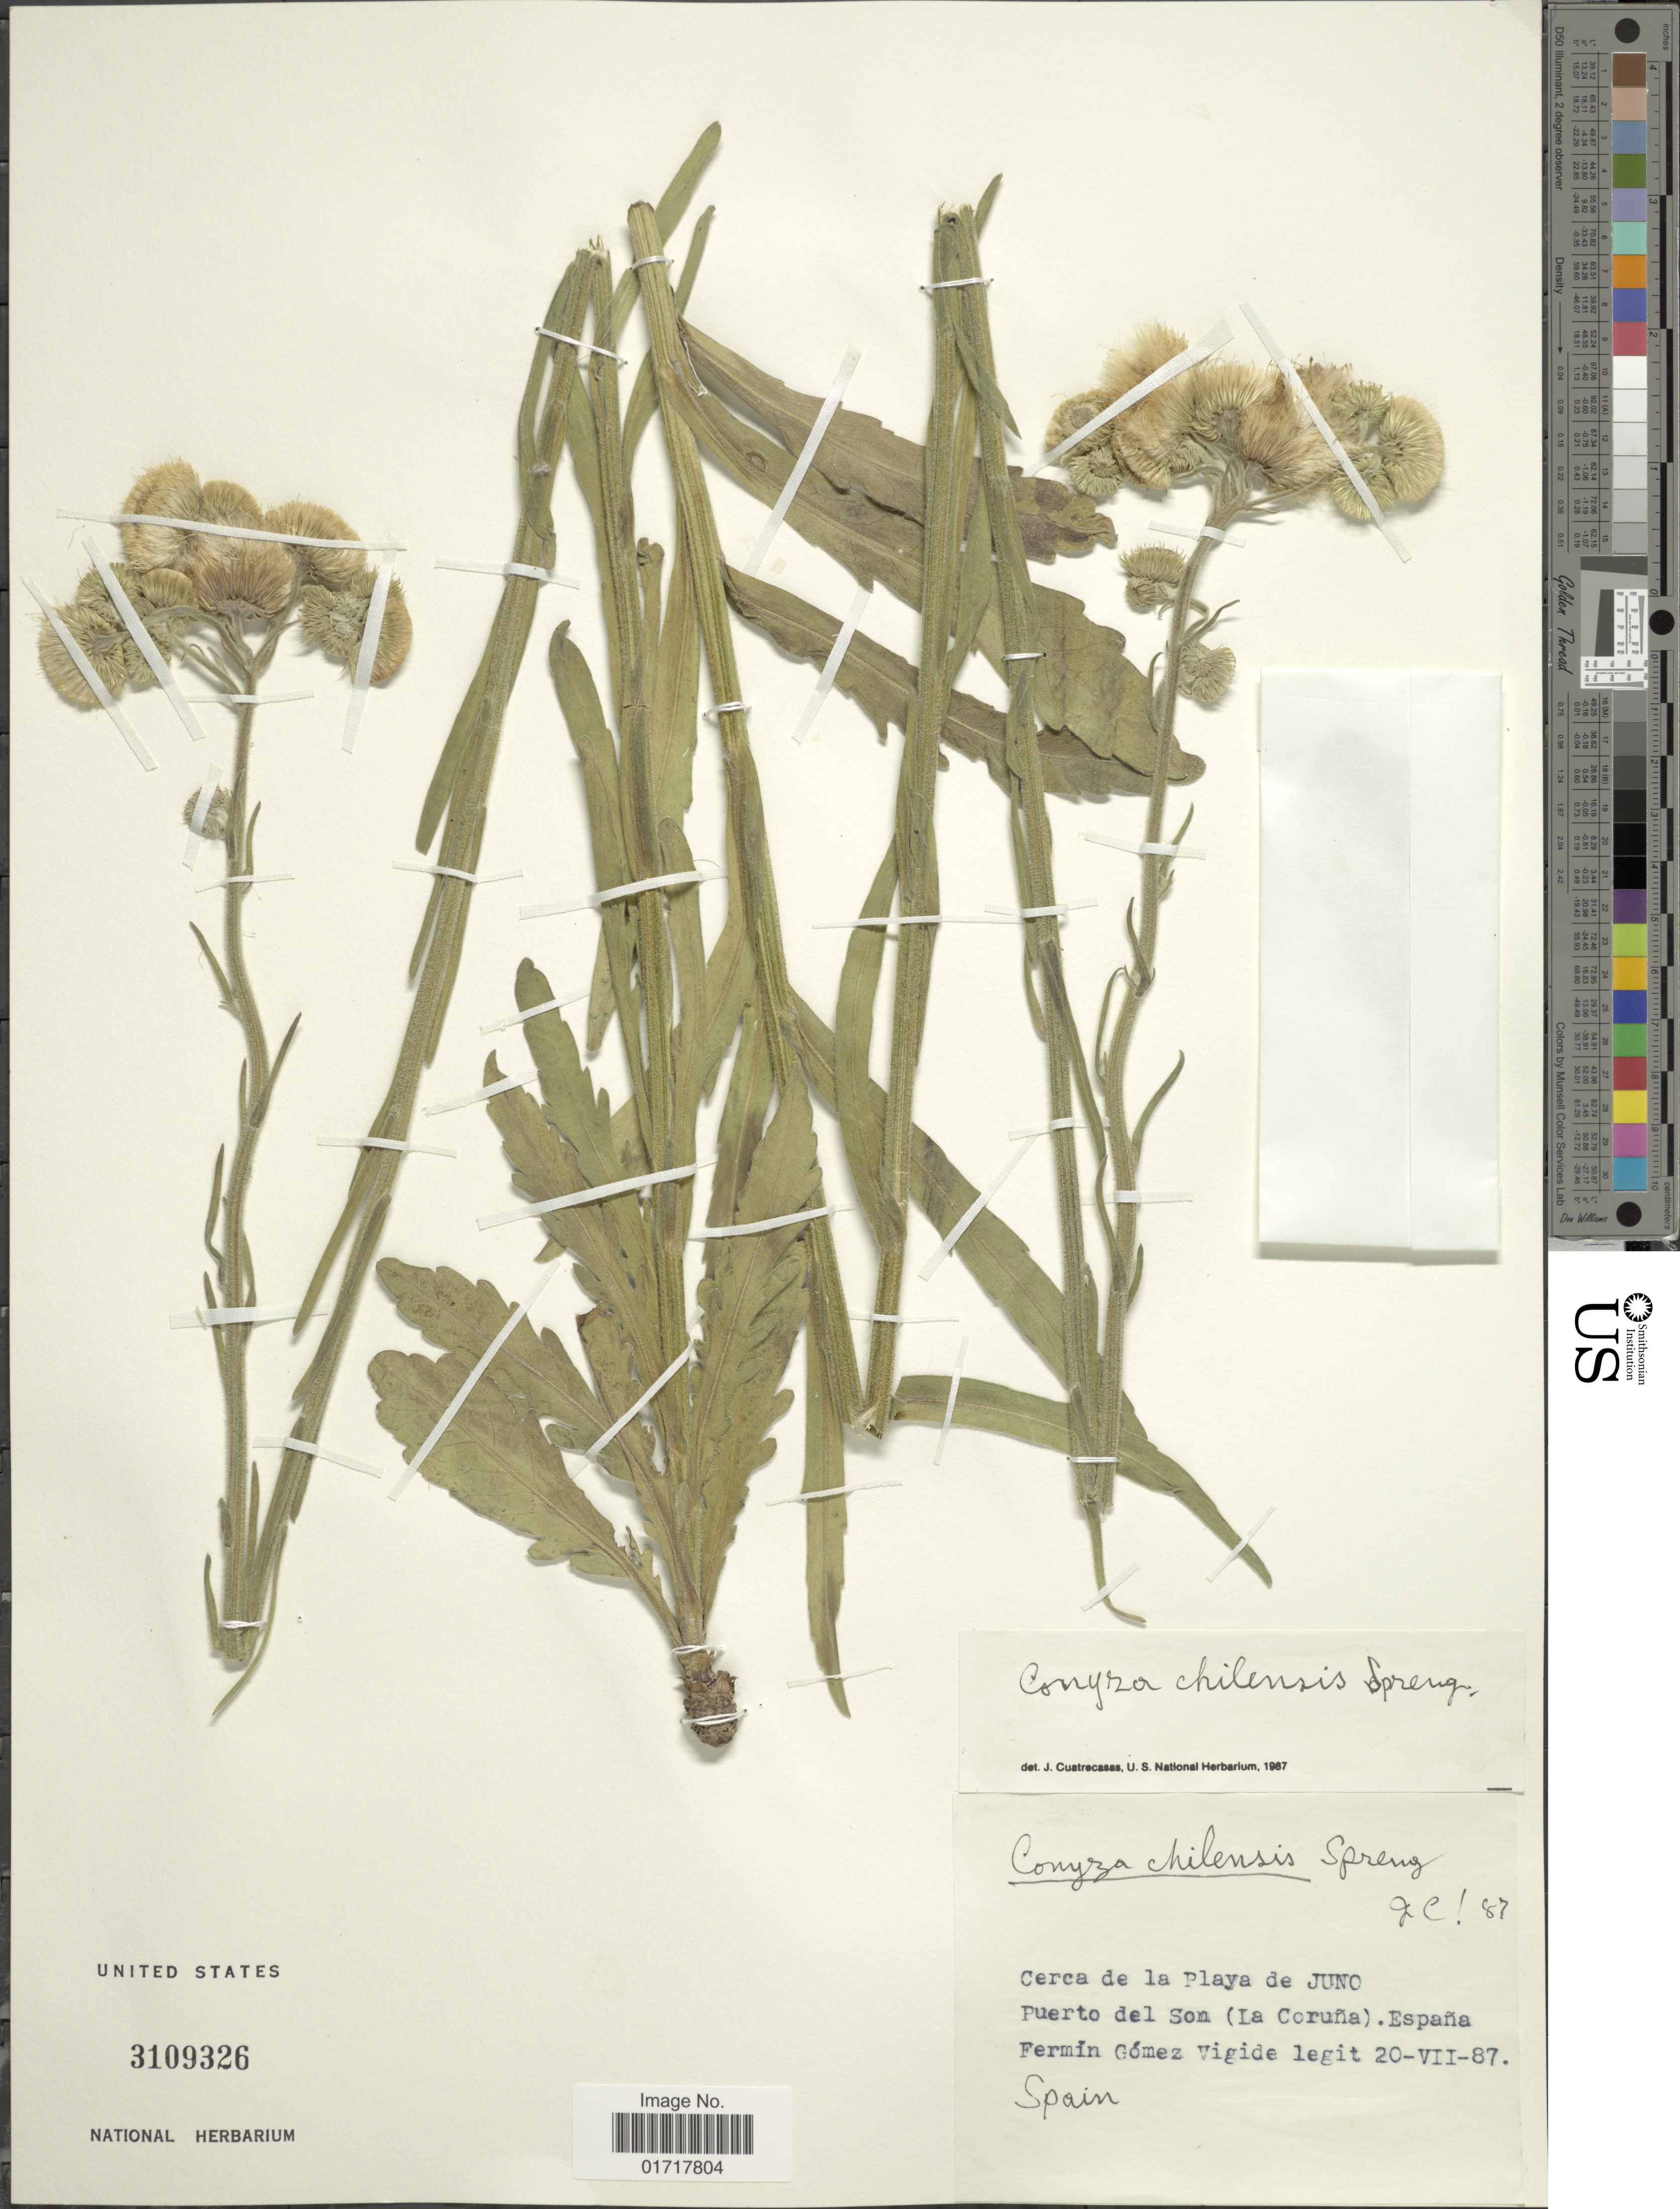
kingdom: Plantae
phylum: Tracheophyta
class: Magnoliopsida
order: Asterales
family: Asteraceae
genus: Conyza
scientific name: Conyza chilensis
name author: Spreng.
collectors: F. Vigide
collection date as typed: Transcribed d/m/y: 20/7/87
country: Spain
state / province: Galicia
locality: Cerca de la Playa de Juno. Puerto del Son (La Coruna). Espana.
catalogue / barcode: US 3109326